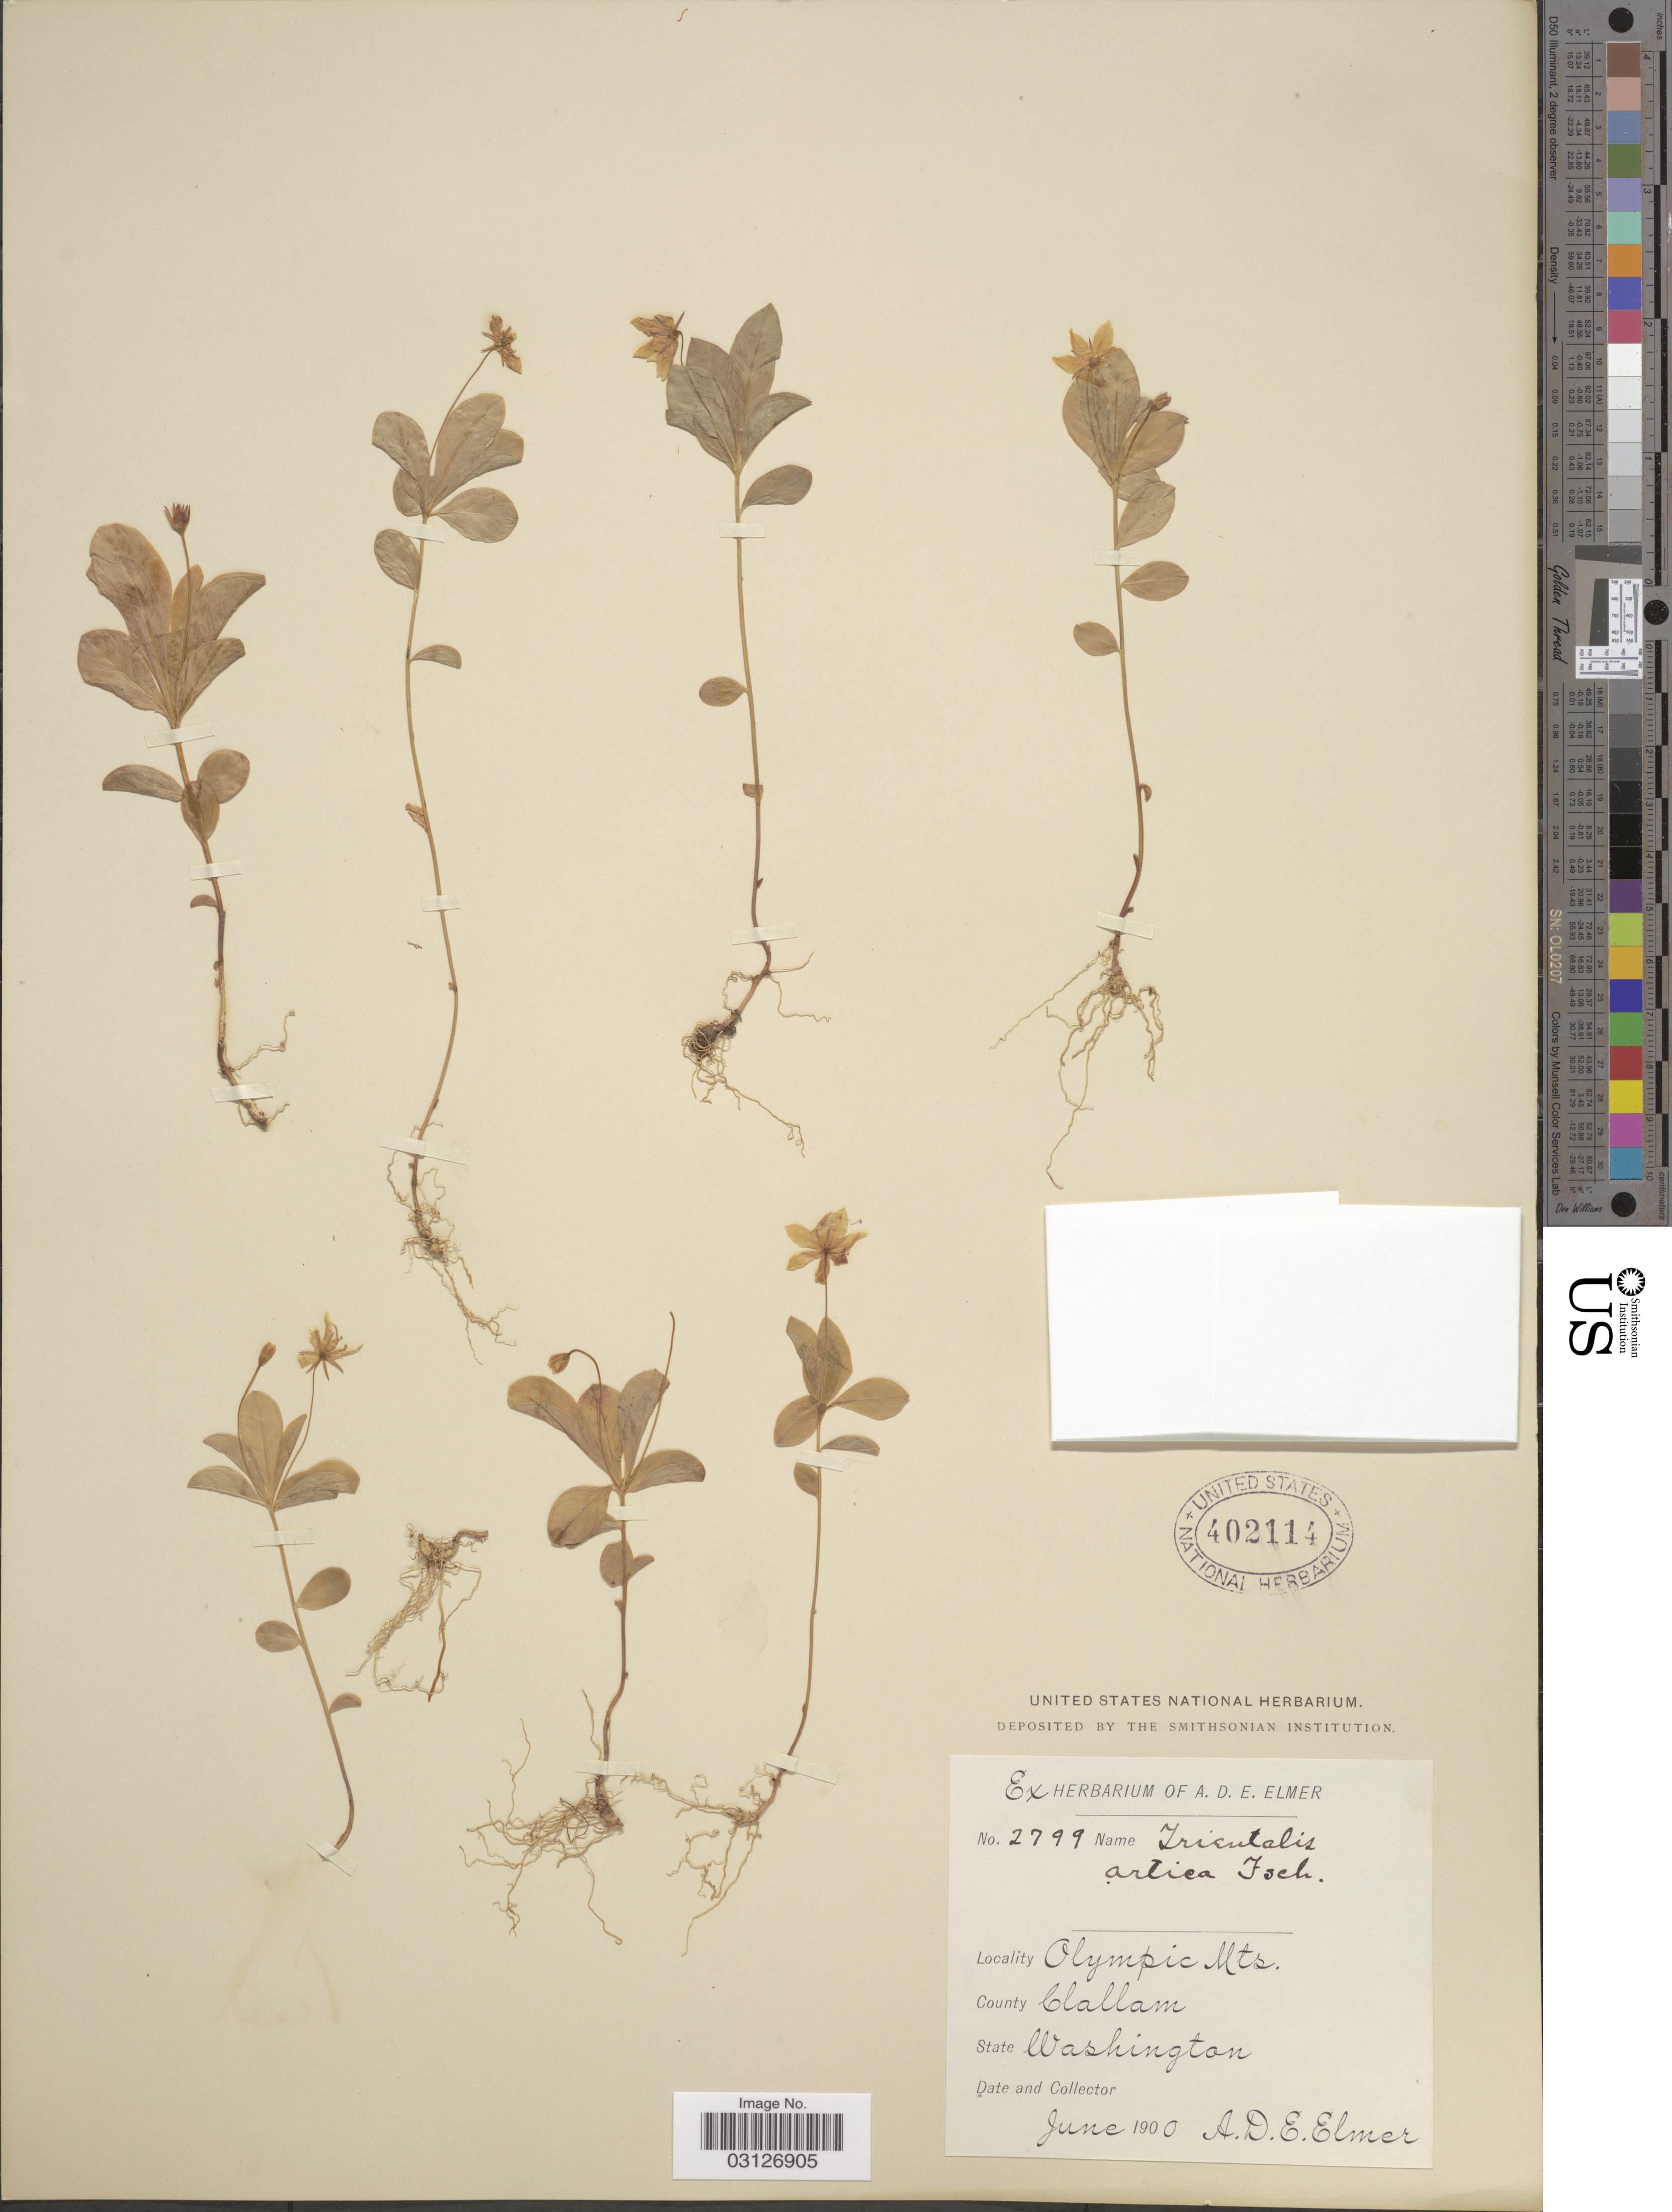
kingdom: Plantae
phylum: Tracheophyta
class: Magnoliopsida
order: Ericales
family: Primulaceae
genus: Trientalis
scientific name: Trientalis arctica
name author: Fisch. ex Hook.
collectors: A. D. E. Elmer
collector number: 2799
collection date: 1900-06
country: United States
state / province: Washington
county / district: Clallam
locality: Olympic Mts. County Clallam.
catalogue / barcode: US 402114